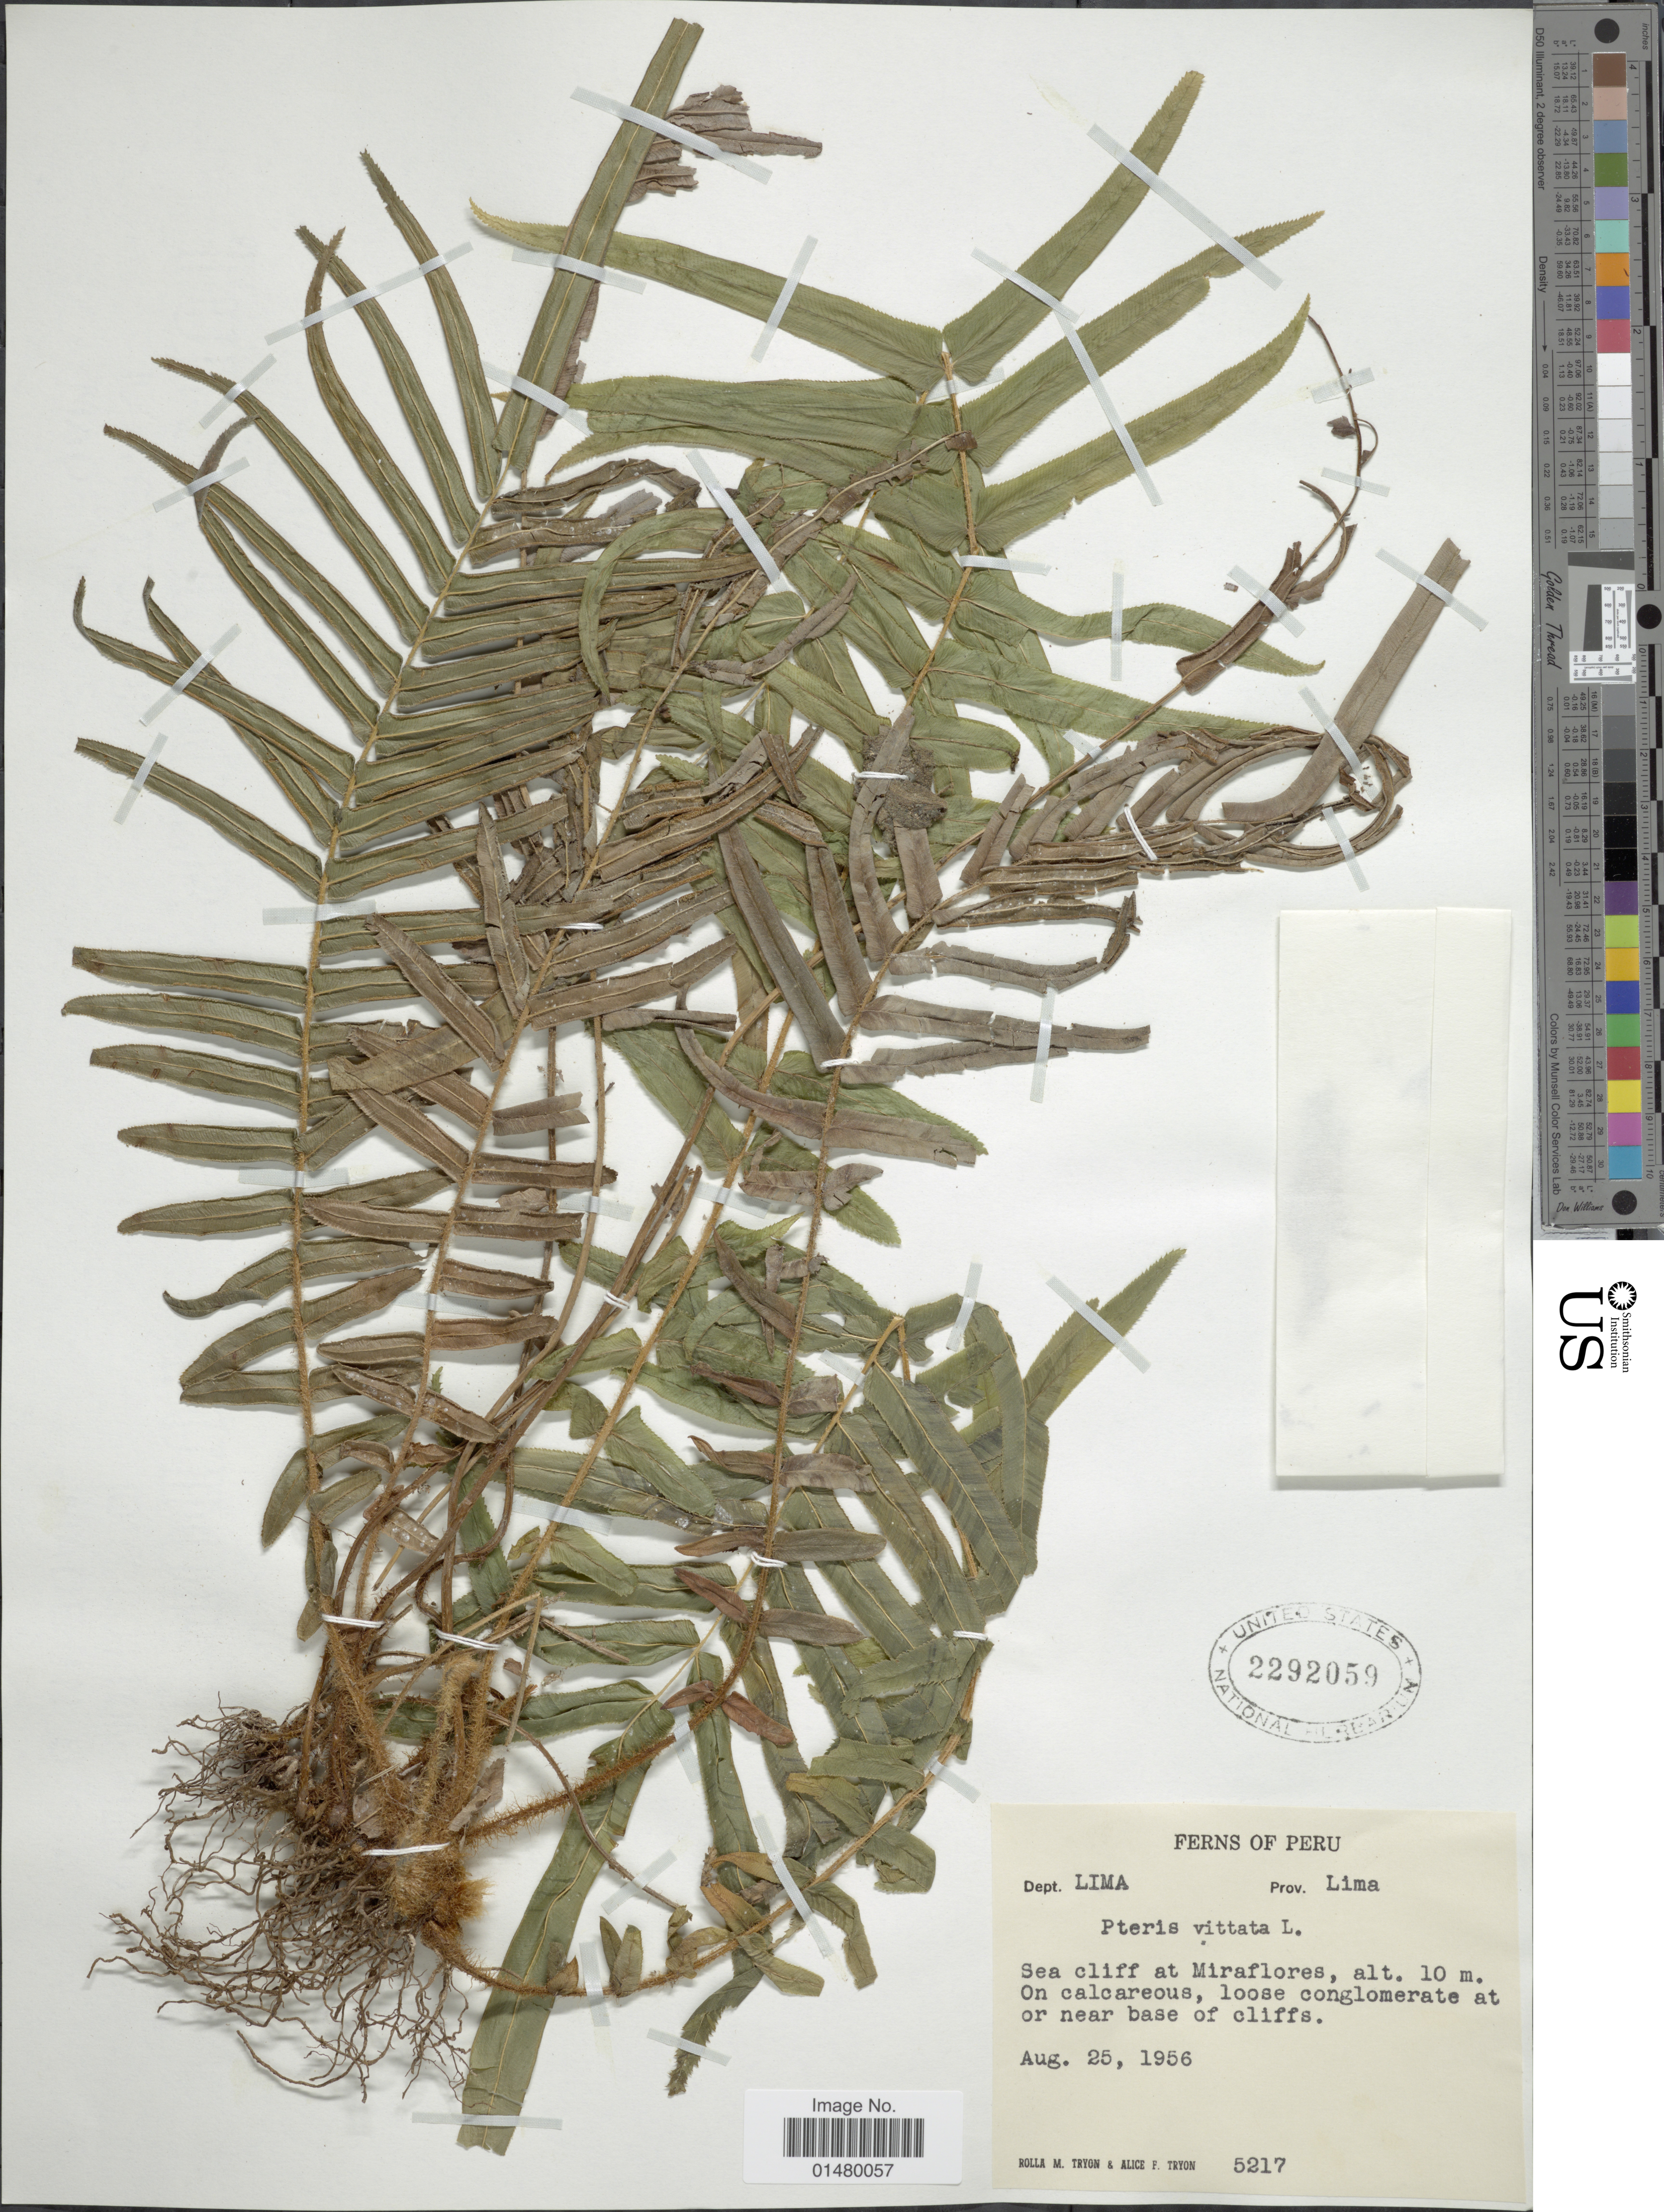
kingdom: Plantae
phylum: Tracheophyta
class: Polypodiopsida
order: Polypodiales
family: Pteridaceae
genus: Pteris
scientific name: Pteris vittata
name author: L.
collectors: R. M. Tryon & A. F. Tryon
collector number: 5217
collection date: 1956-08-25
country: Peru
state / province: Lima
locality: Dept. Lima. Prov. Lima. Sea cliff at Miraflores. On calcareous, loose conglomerate at or near base of cliffs.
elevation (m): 10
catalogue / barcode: US 2292059